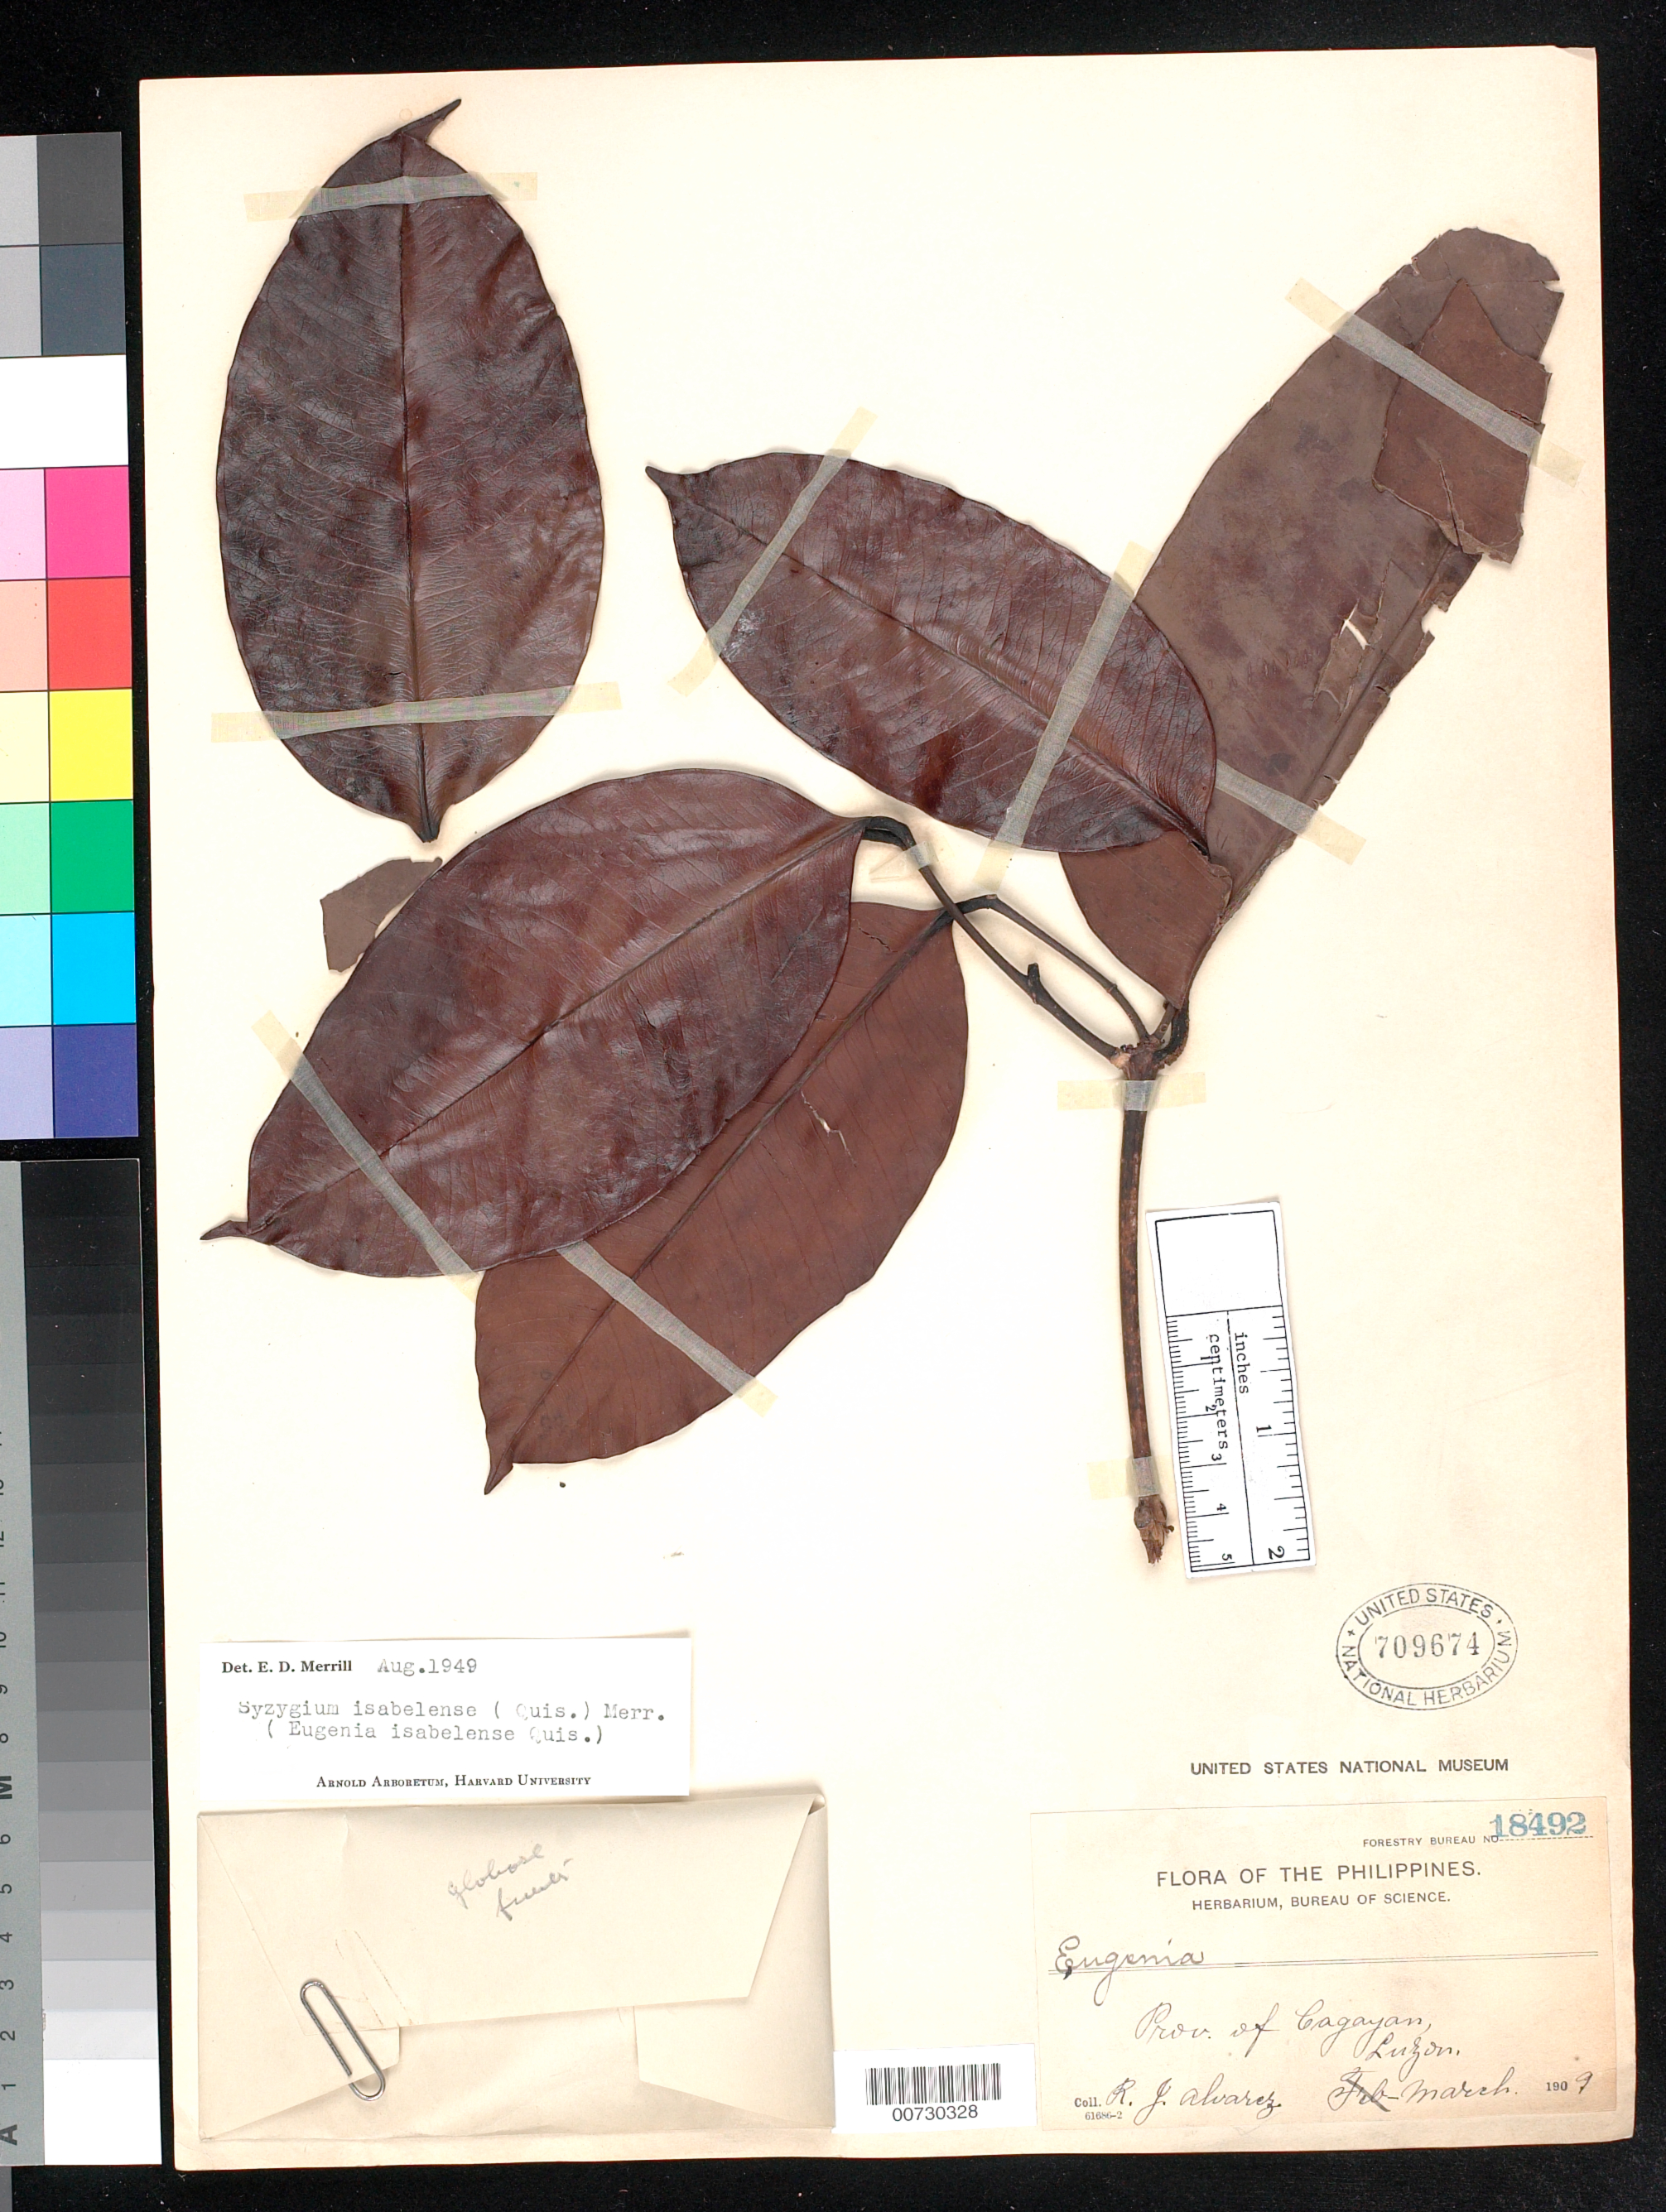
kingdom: Plantae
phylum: Tracheophyta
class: Magnoliopsida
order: Myrtales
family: Myrtaceae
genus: Syzygium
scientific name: Syzygium isabelense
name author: (Quisumb.) Merr.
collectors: R. Alvarez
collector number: For. Bur. 18492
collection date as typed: Mar 1909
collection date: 1909-03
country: Philippines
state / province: Cagayan Valley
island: Luzon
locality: Cagayan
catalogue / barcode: US 709674